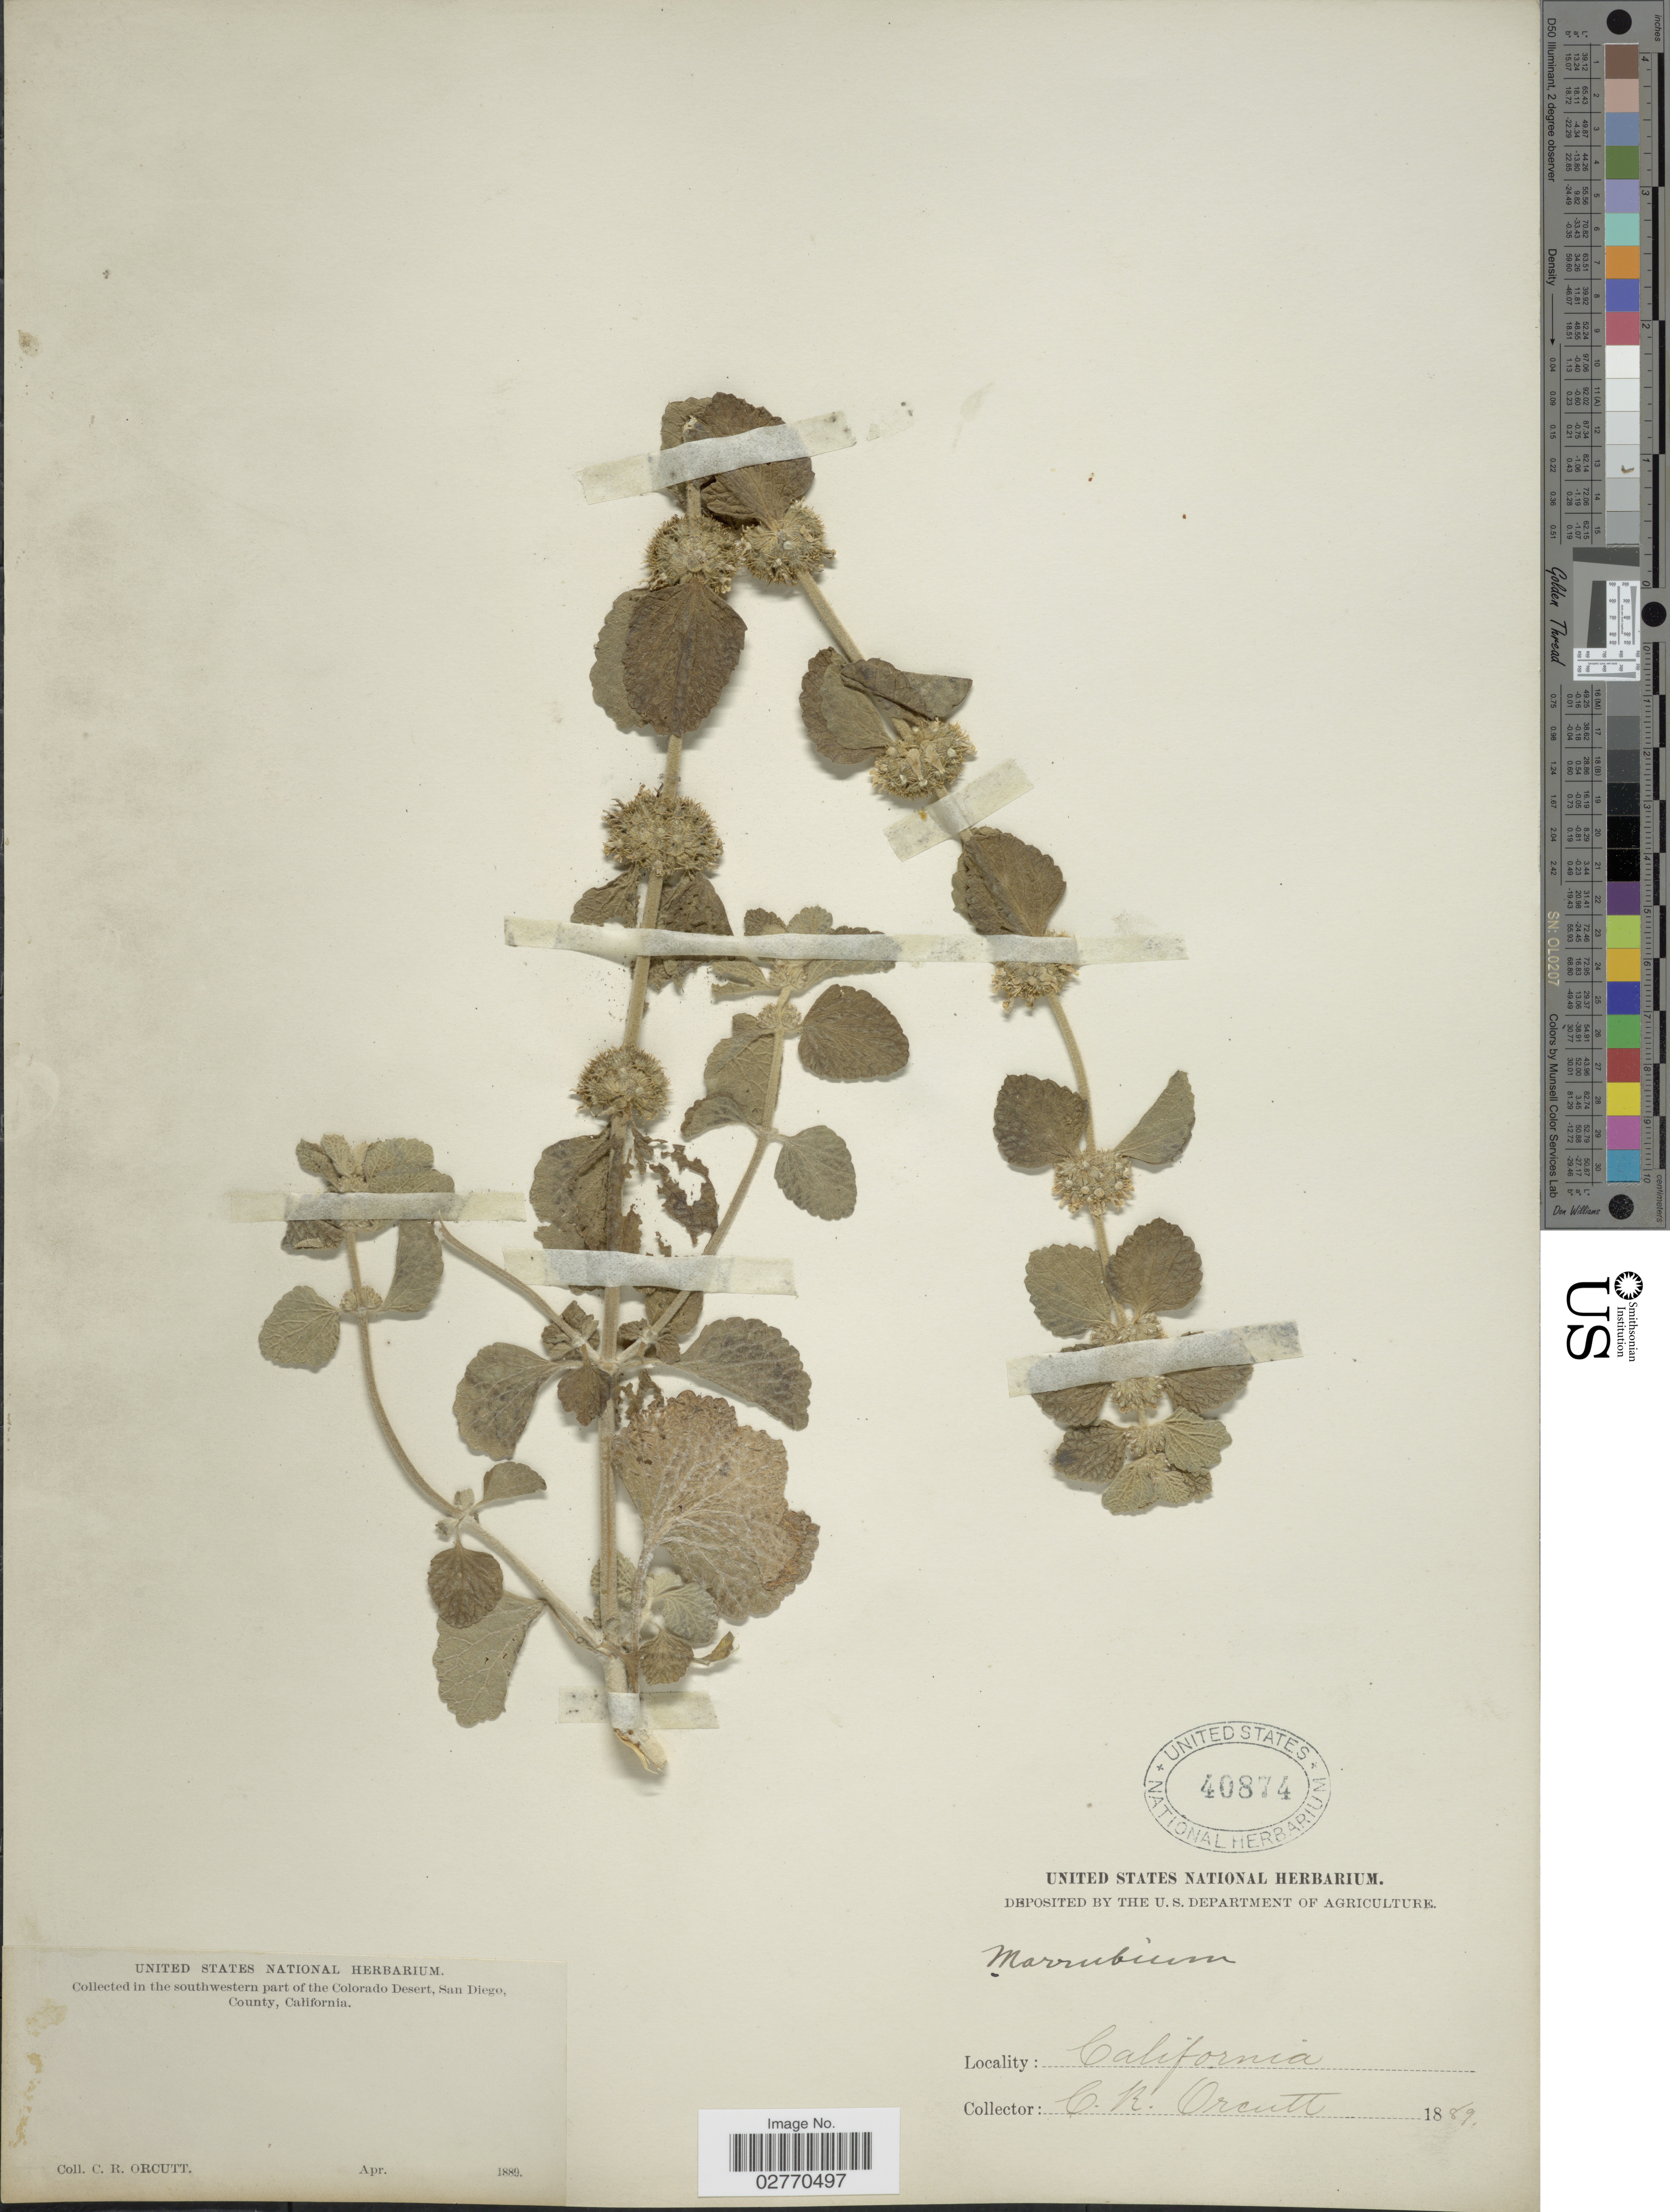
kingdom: Plantae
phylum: Tracheophyta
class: Magnoliopsida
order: Lamiales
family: Lamiaceae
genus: Marrubium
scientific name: Marrubium vulgare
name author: L.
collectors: C. R. Orcutt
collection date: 1889-04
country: United States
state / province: California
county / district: San Diego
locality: Southwestern part of the Colorado Desert, San Diego, County.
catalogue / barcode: US 40874